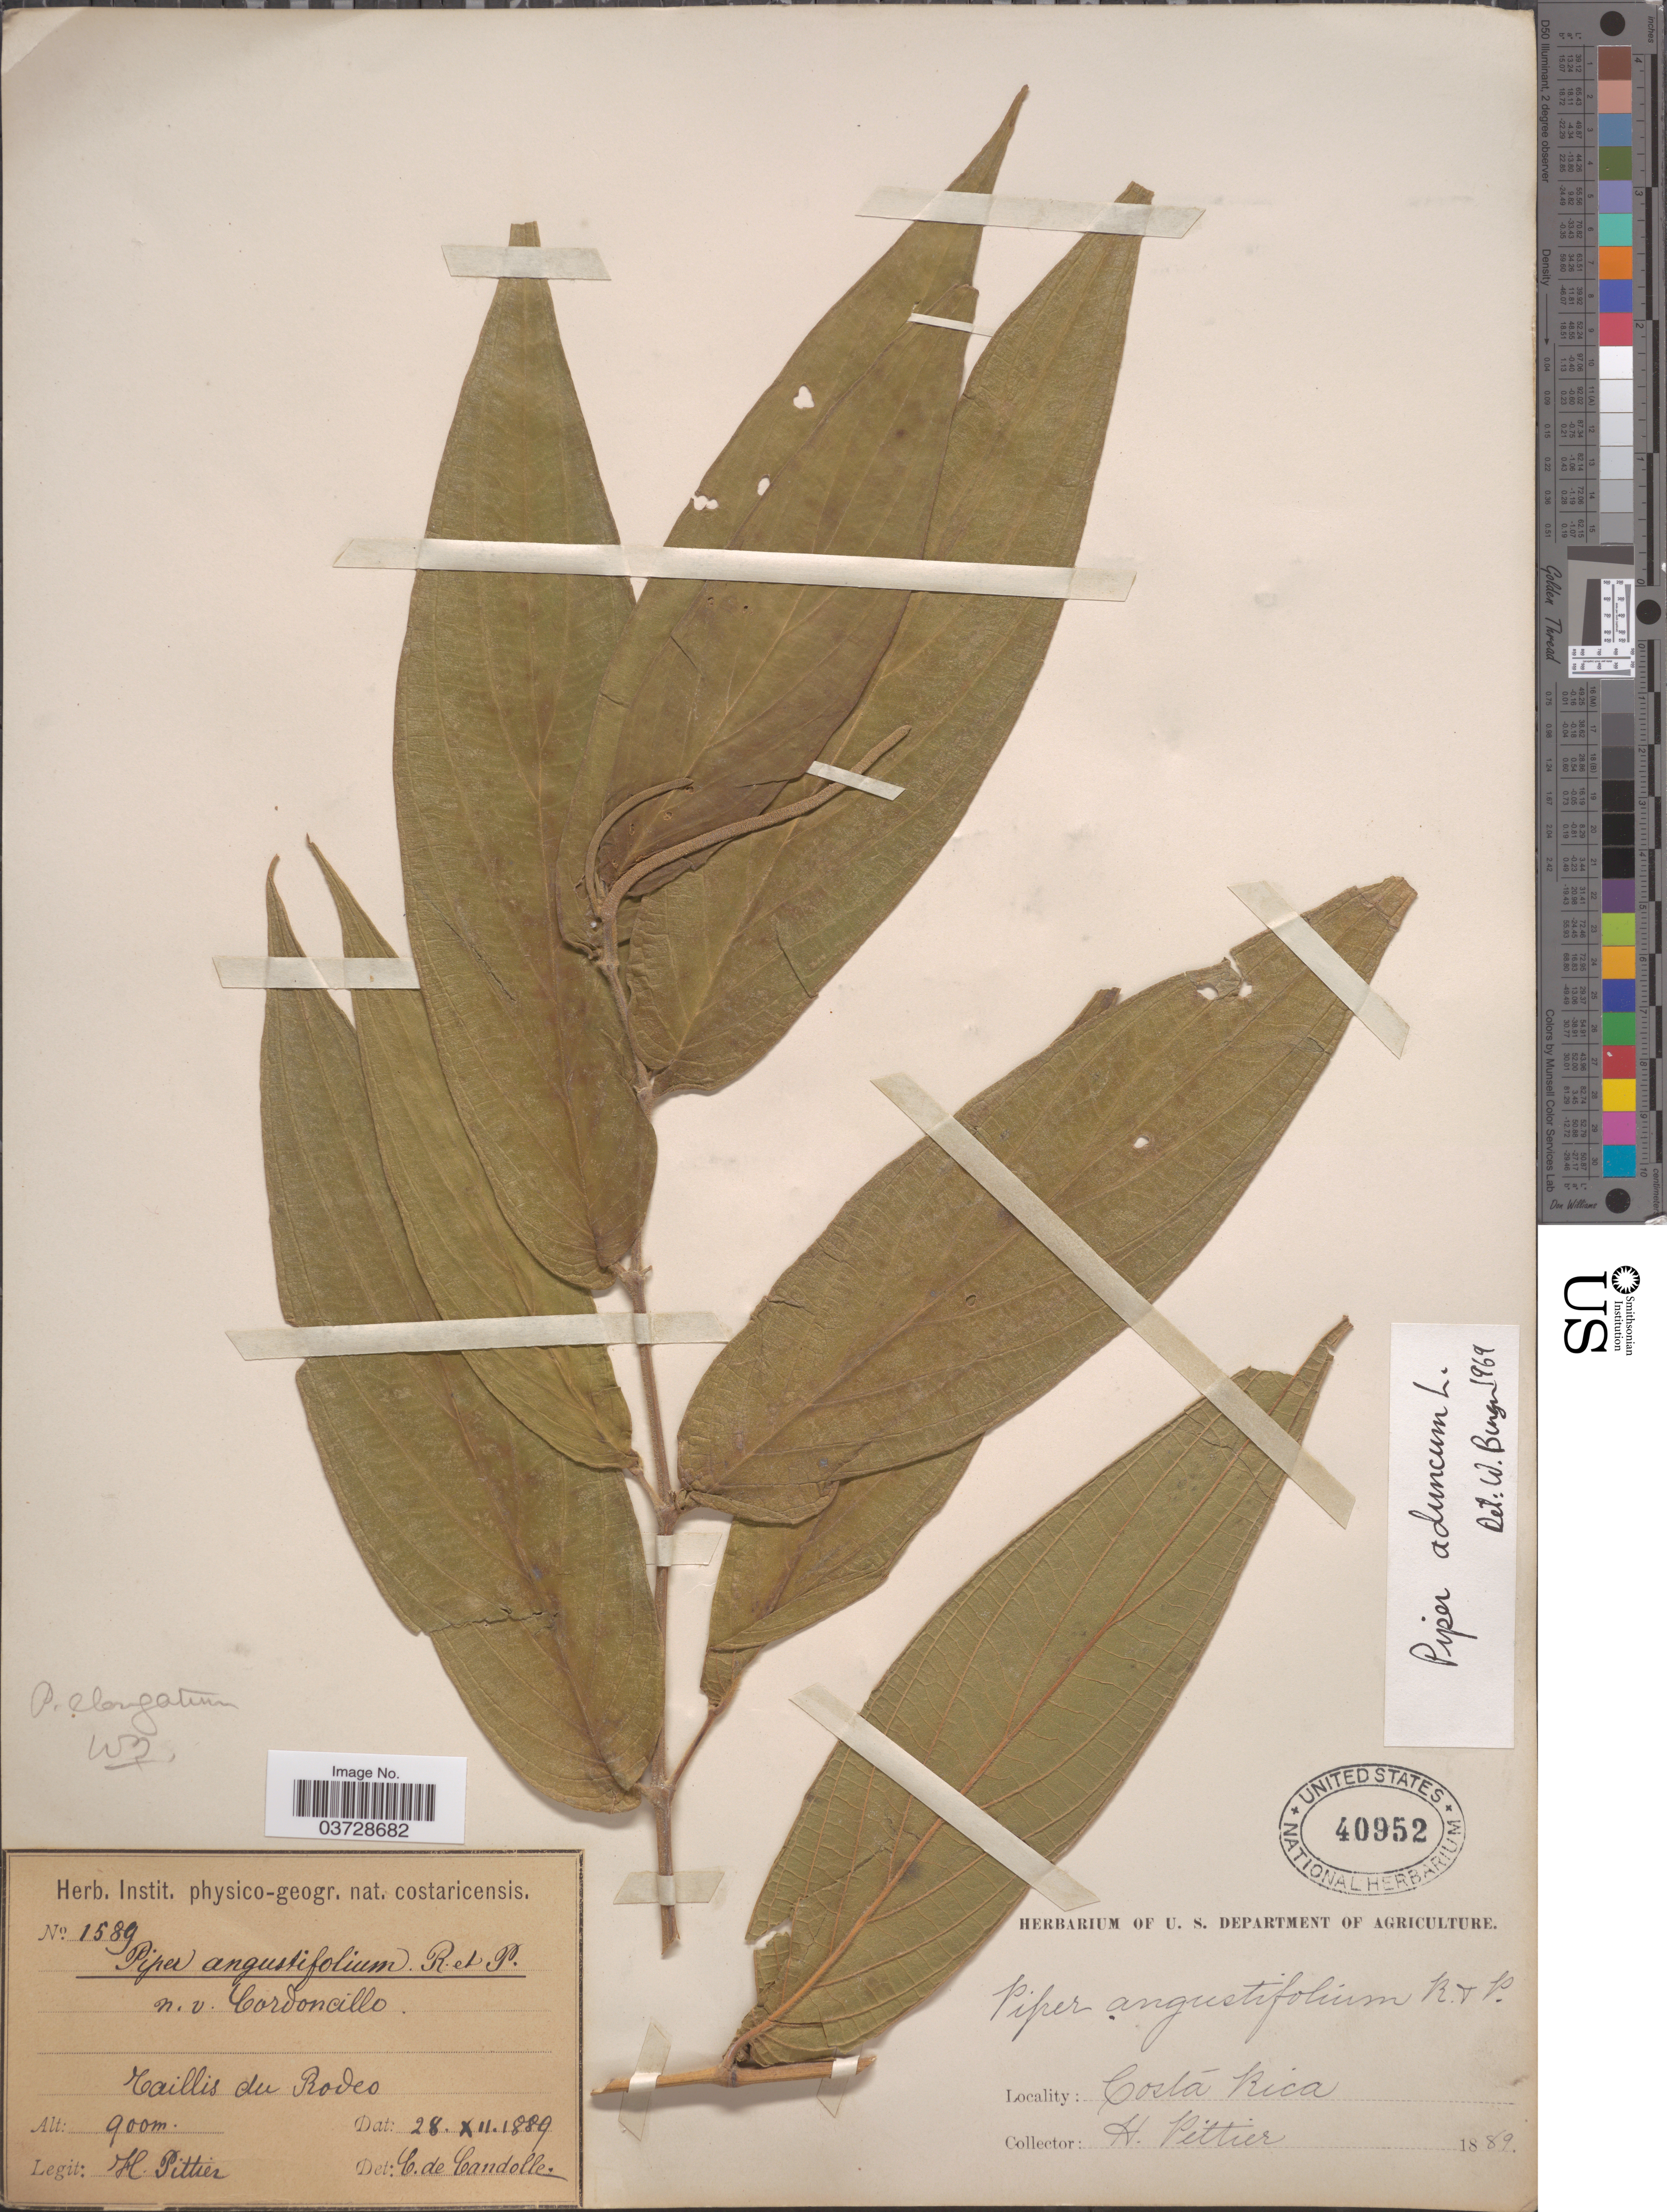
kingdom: Plantae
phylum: Tracheophyta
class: Magnoliopsida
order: Piperales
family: Piperaceae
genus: Piper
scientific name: Piper aduncum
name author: L.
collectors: H. F. Pittier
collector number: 1589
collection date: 1889-12-28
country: Costa Rica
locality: Taillis du Rodeo.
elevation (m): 900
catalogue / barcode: US 40952